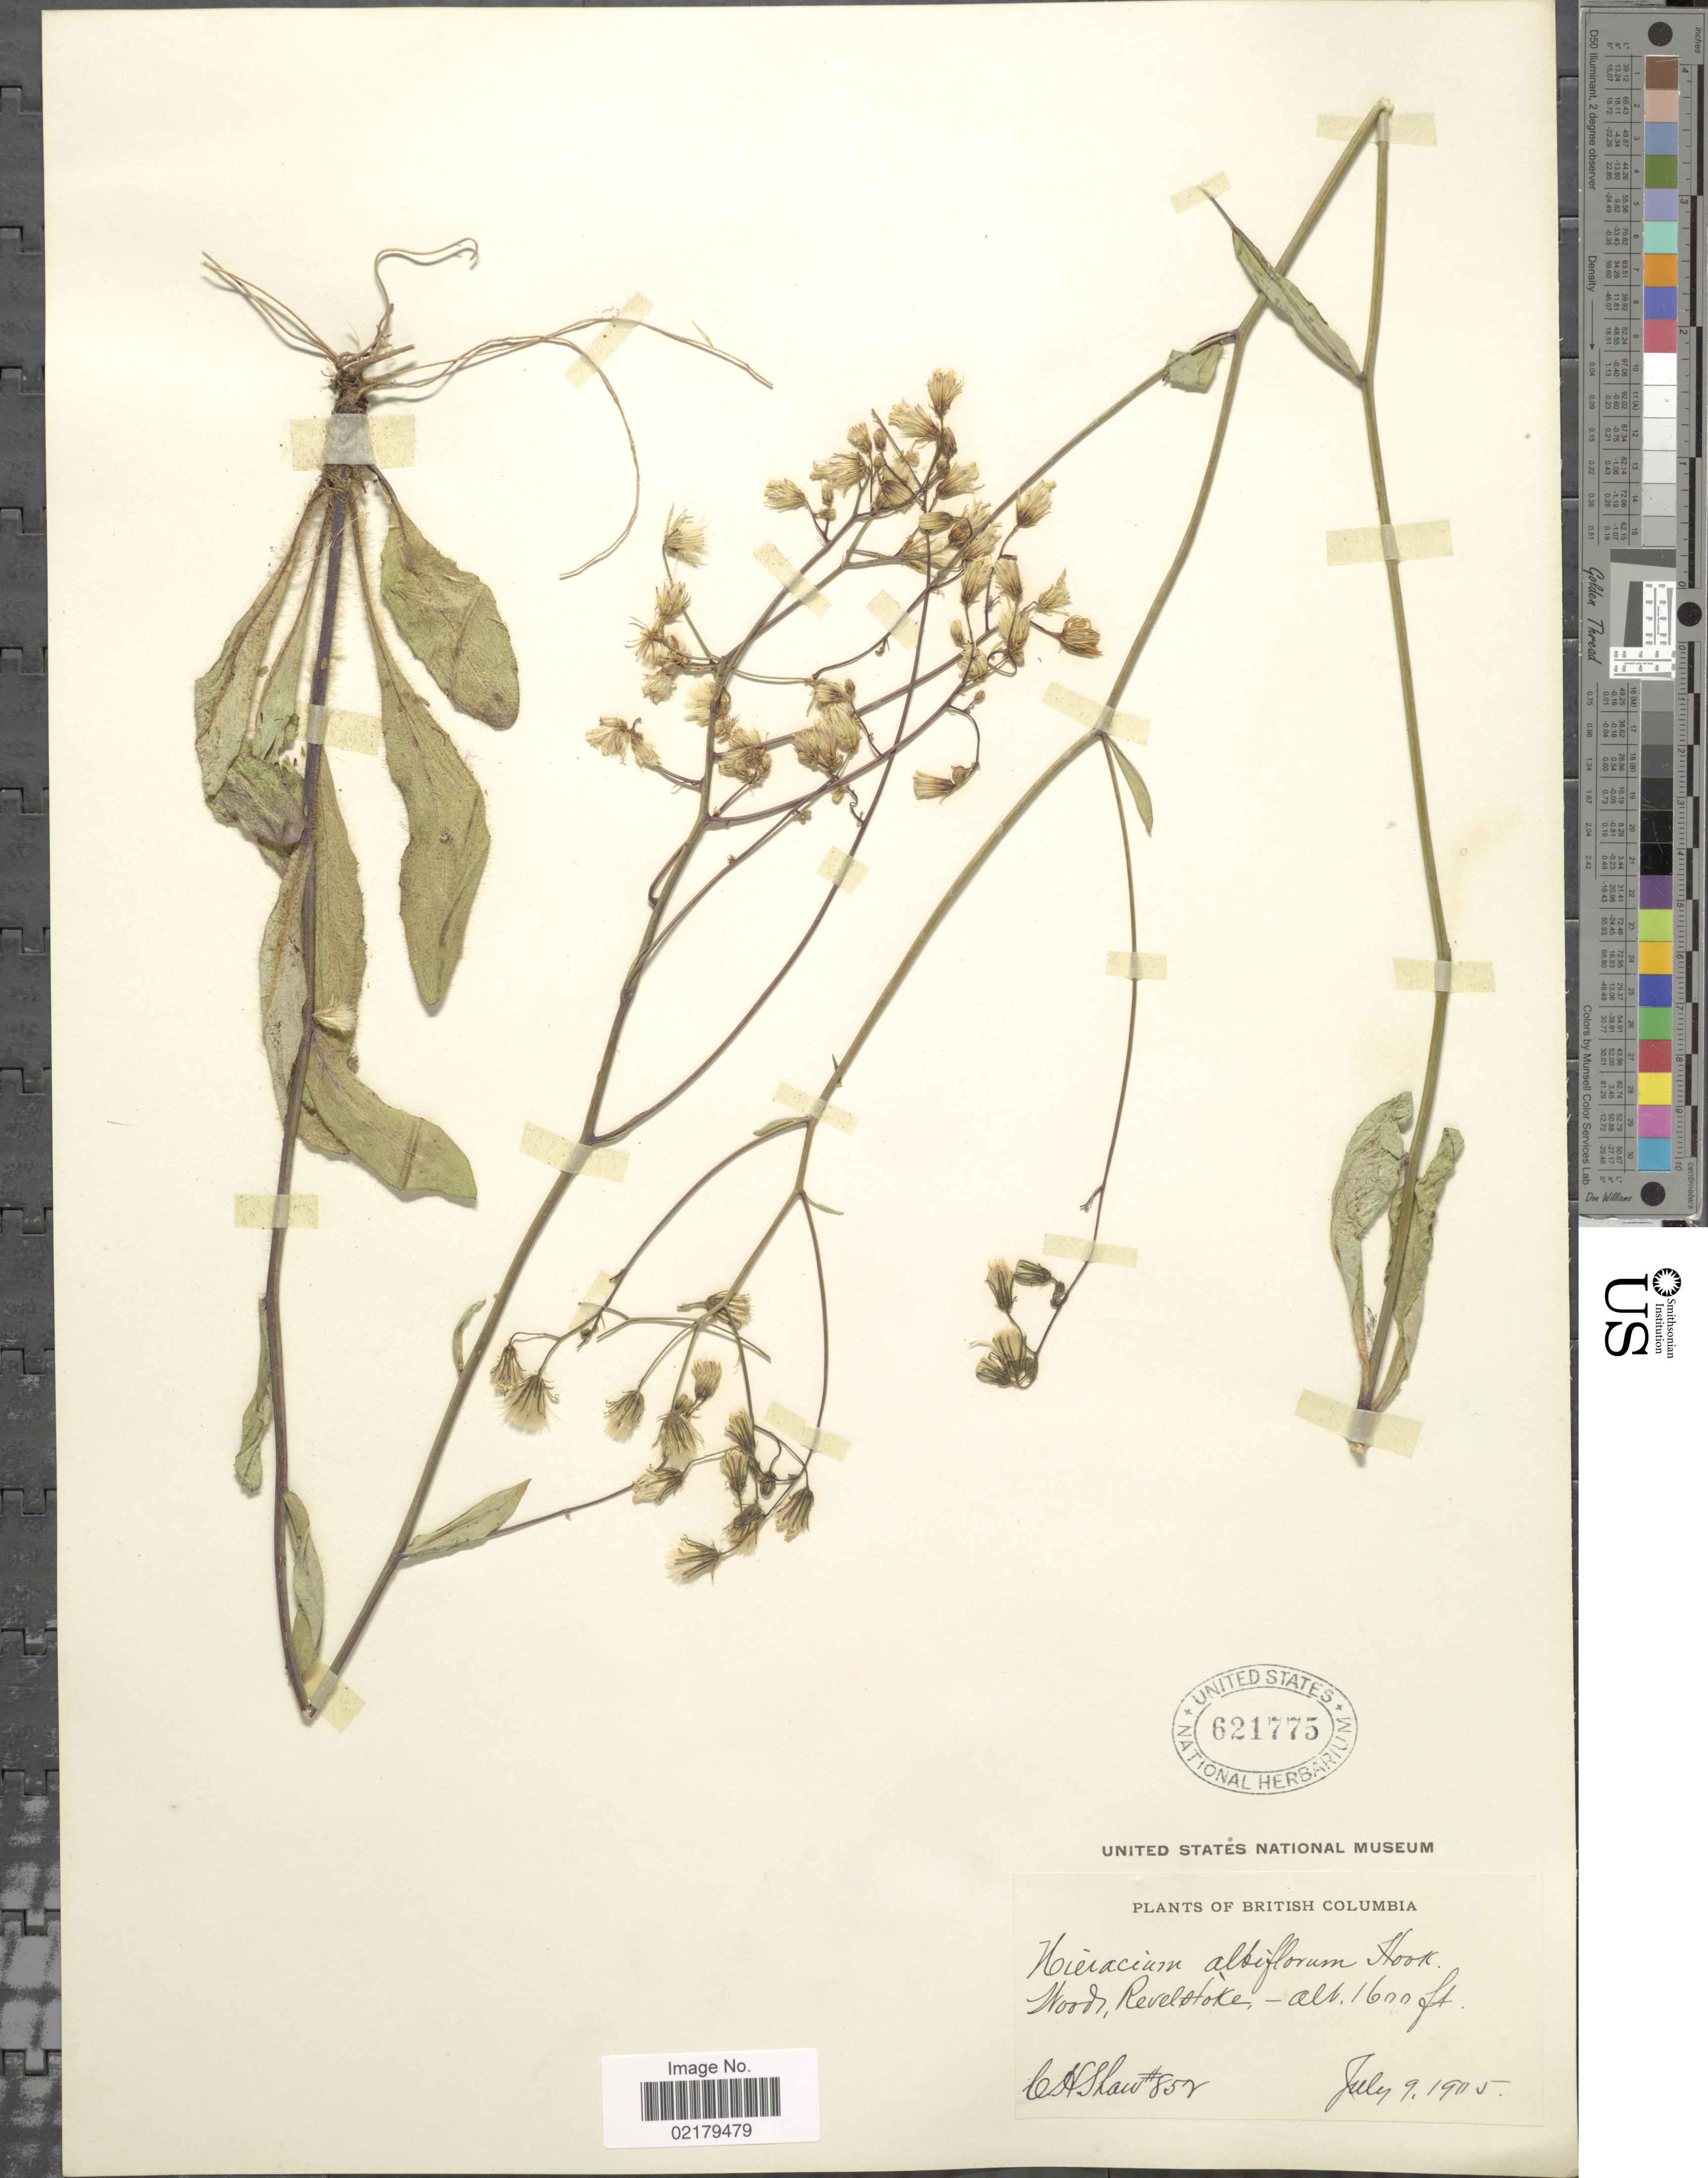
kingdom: Plantae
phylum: Tracheophyta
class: Magnoliopsida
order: Asterales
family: Asteraceae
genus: Hieracium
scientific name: Hieracium albiflorum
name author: Hook.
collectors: C. H. Shaw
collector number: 852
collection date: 1905-07-09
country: Canada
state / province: British Columbia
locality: Woods, revelstoke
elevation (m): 488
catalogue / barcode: US 621775